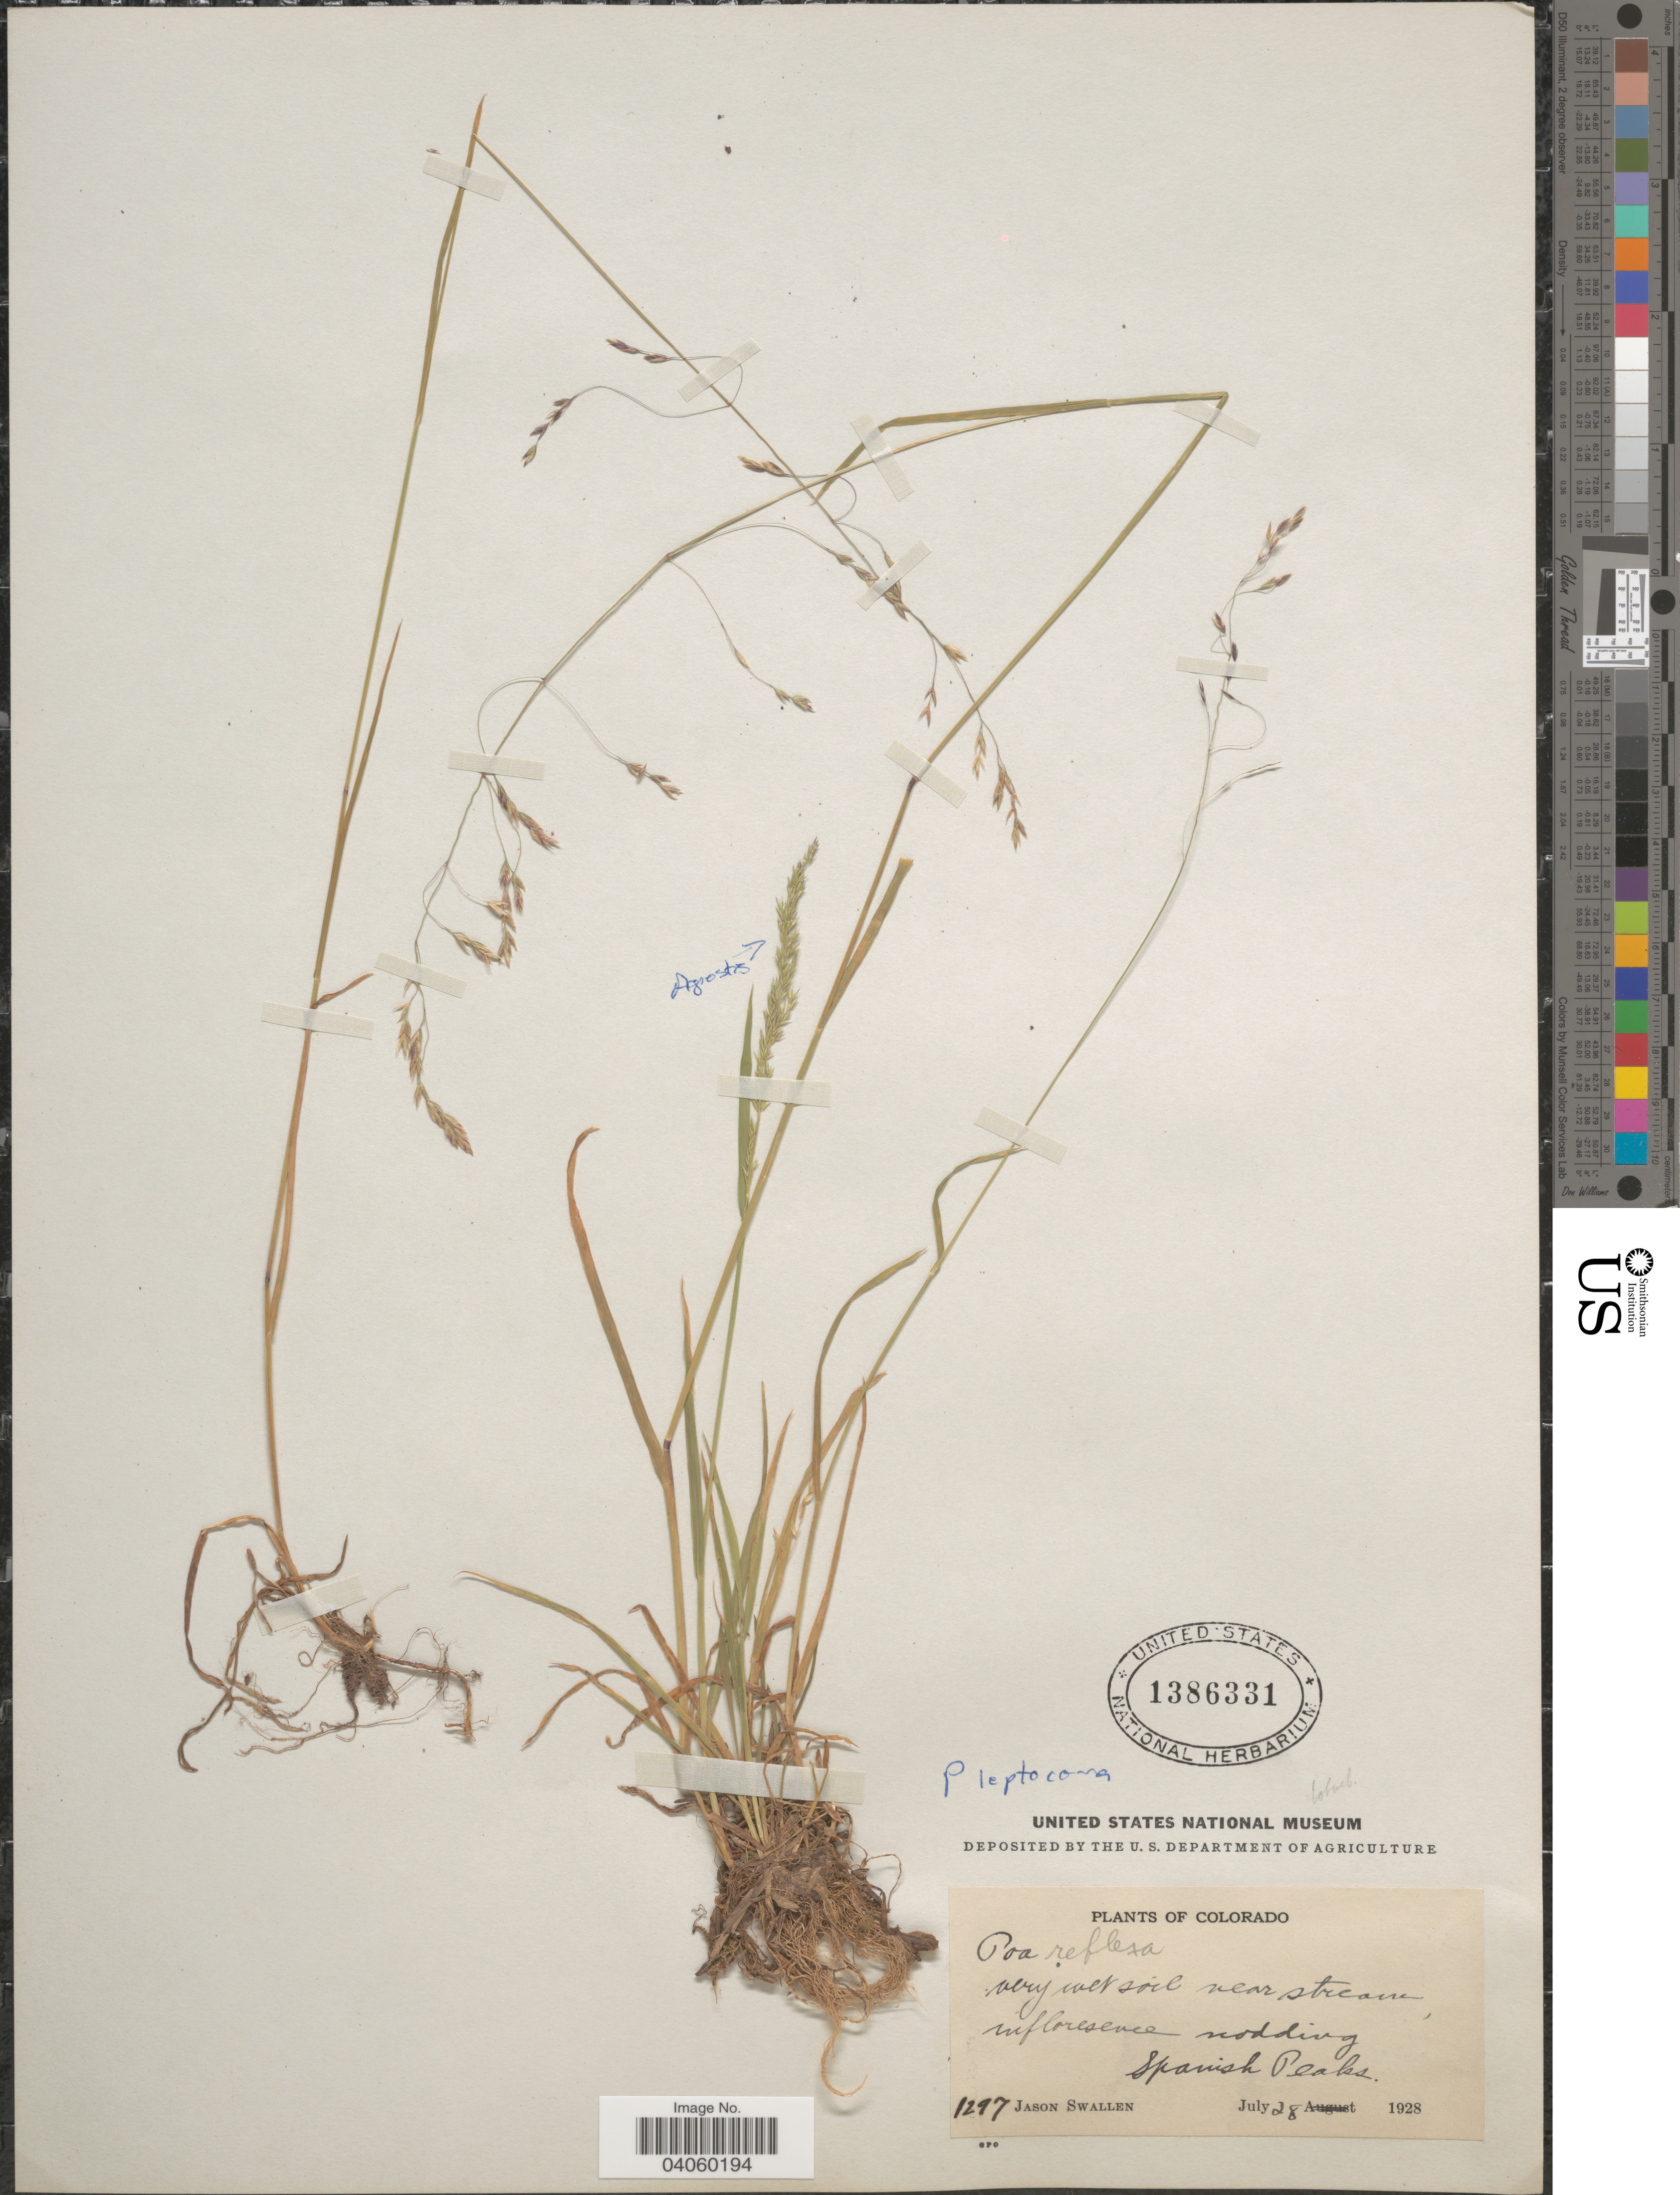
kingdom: Plantae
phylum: Tracheophyta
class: Liliopsida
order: Poales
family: Poaceae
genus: Poa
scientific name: Poa leptocoma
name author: Trin.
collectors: J. R. Swallen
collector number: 1297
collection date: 1928-07-28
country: United States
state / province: Colorado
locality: Near stream, Spanish Peaks.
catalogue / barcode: US 1386331